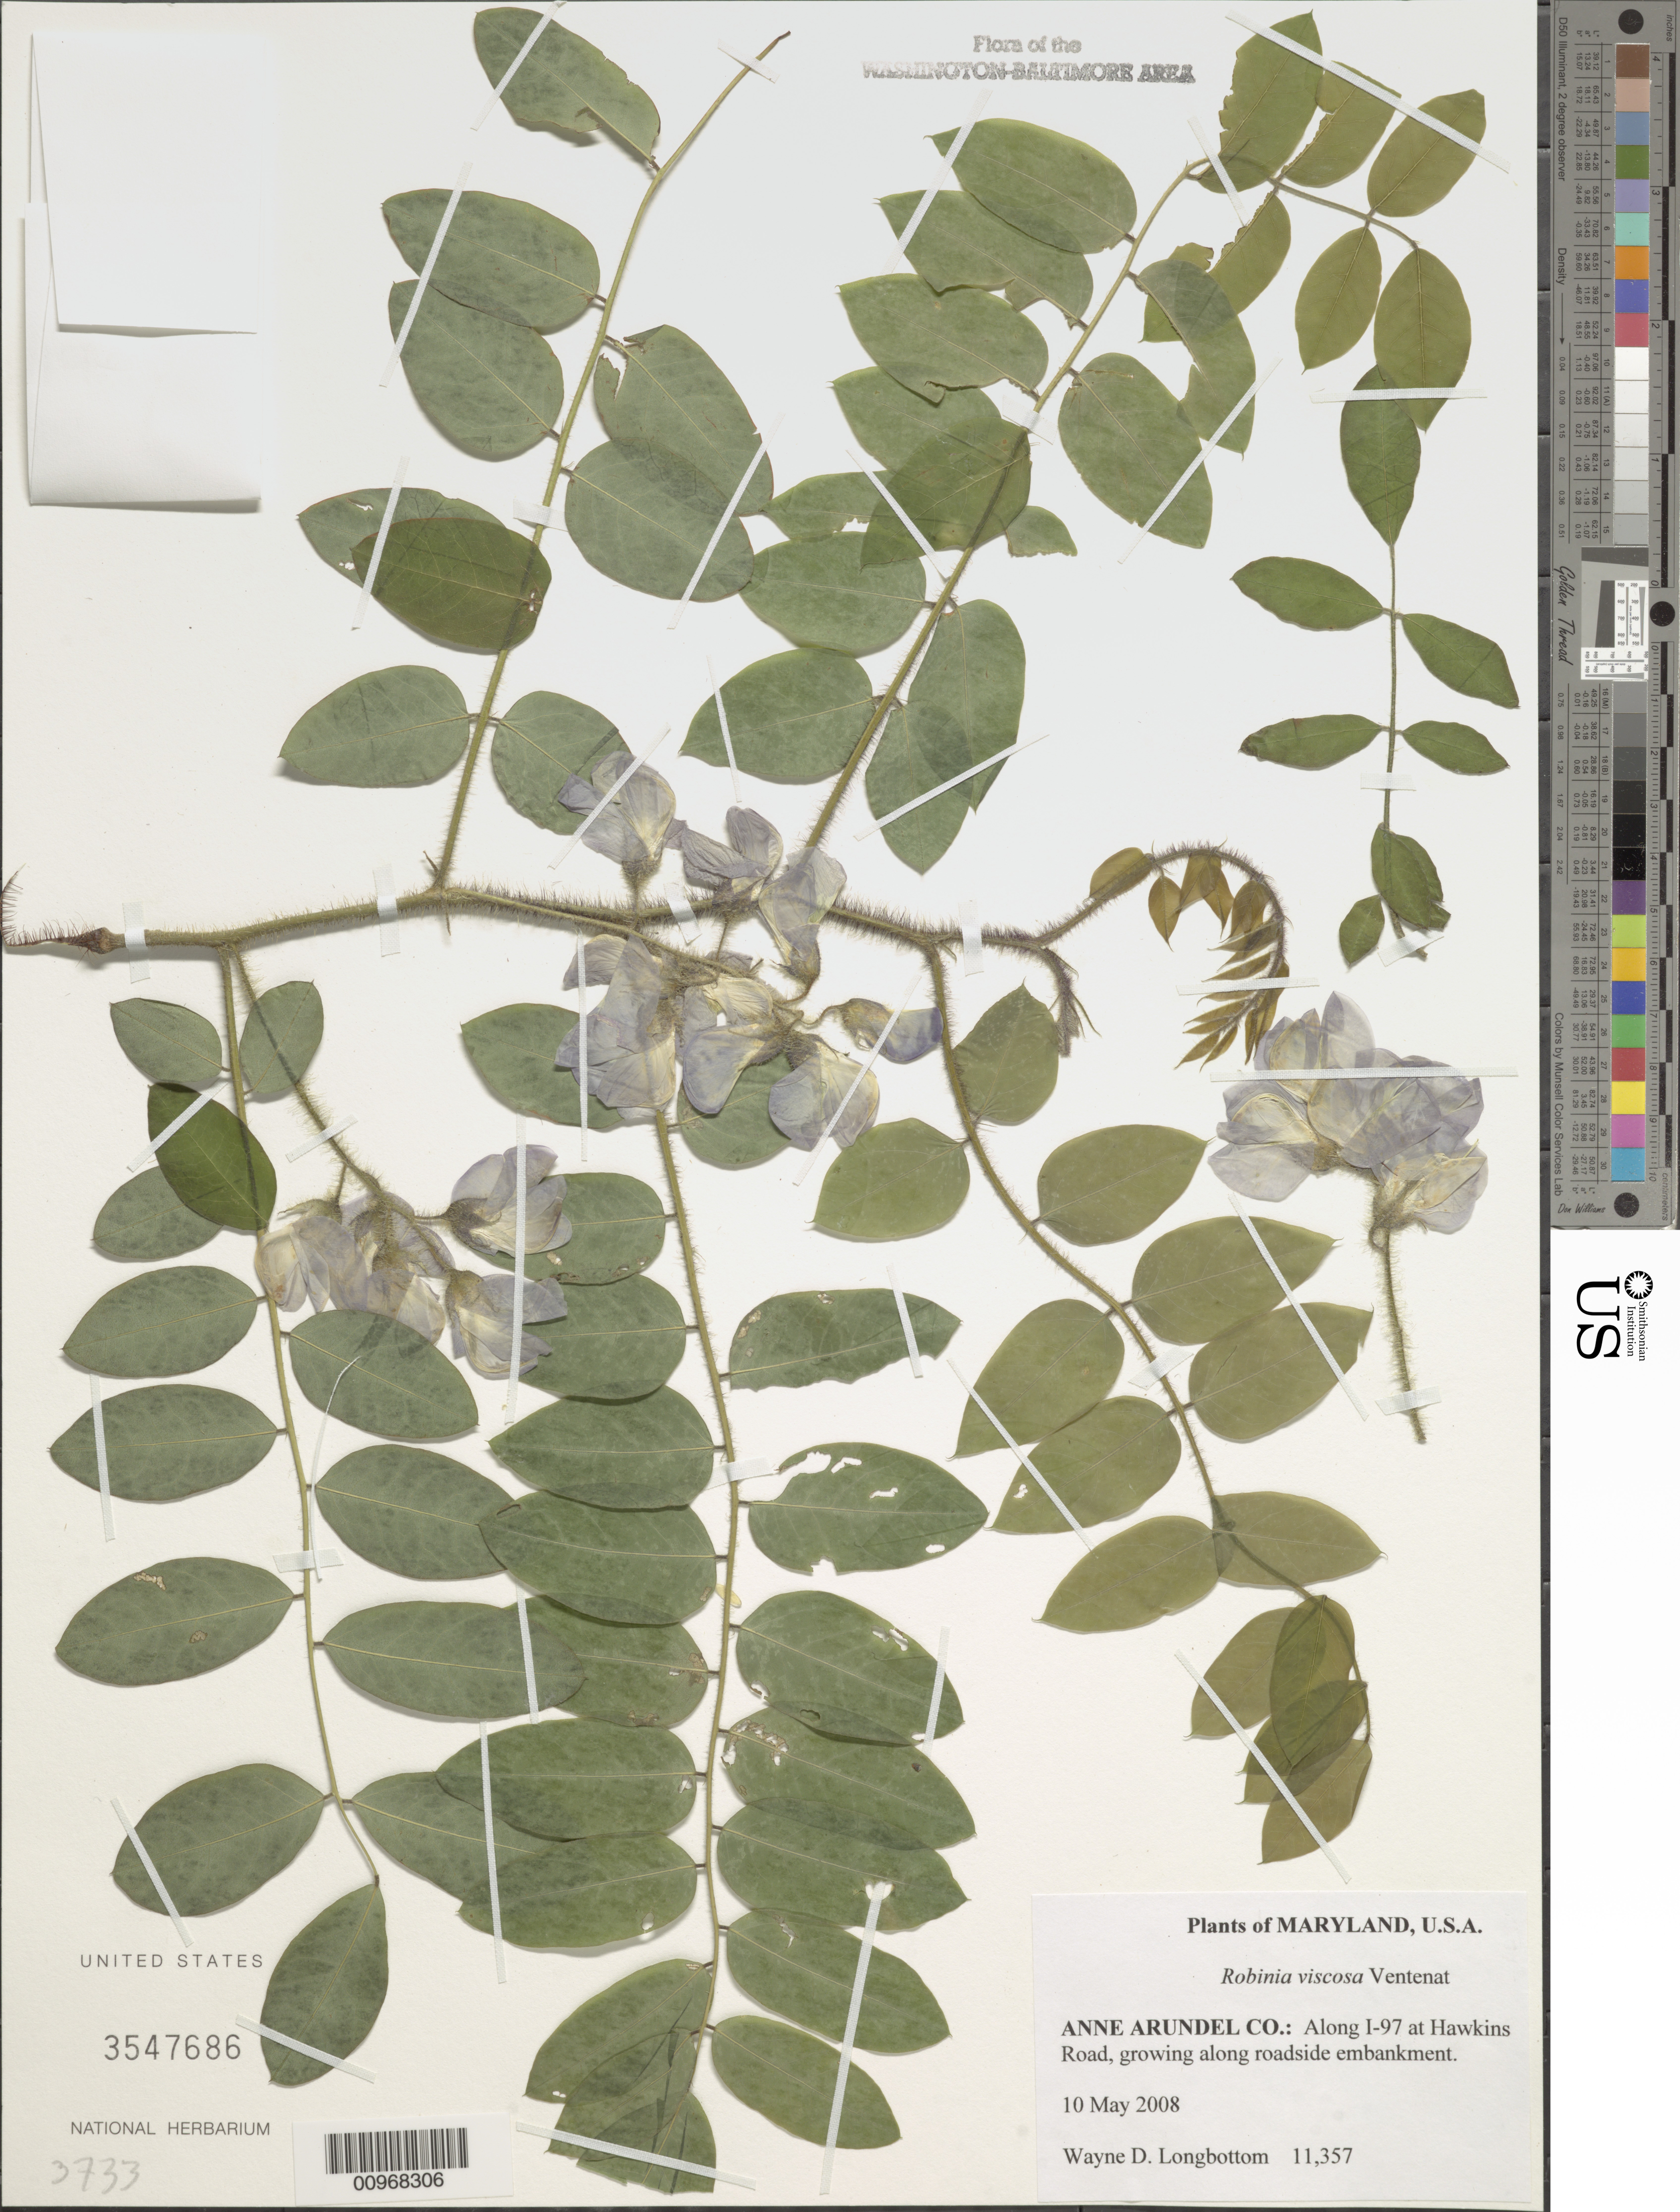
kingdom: Plantae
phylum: Tracheophyta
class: Magnoliopsida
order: Fabales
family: Fabaceae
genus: Robinia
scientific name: Robinia viscosa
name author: Vent.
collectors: W. D. Longbottom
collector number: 11357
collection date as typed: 10 May 2008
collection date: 2008-05-10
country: United States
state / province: Maryland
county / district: Anne Arundel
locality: Along I-97 at Hawkins Road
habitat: growing along roadside embankment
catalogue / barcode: US 3547686